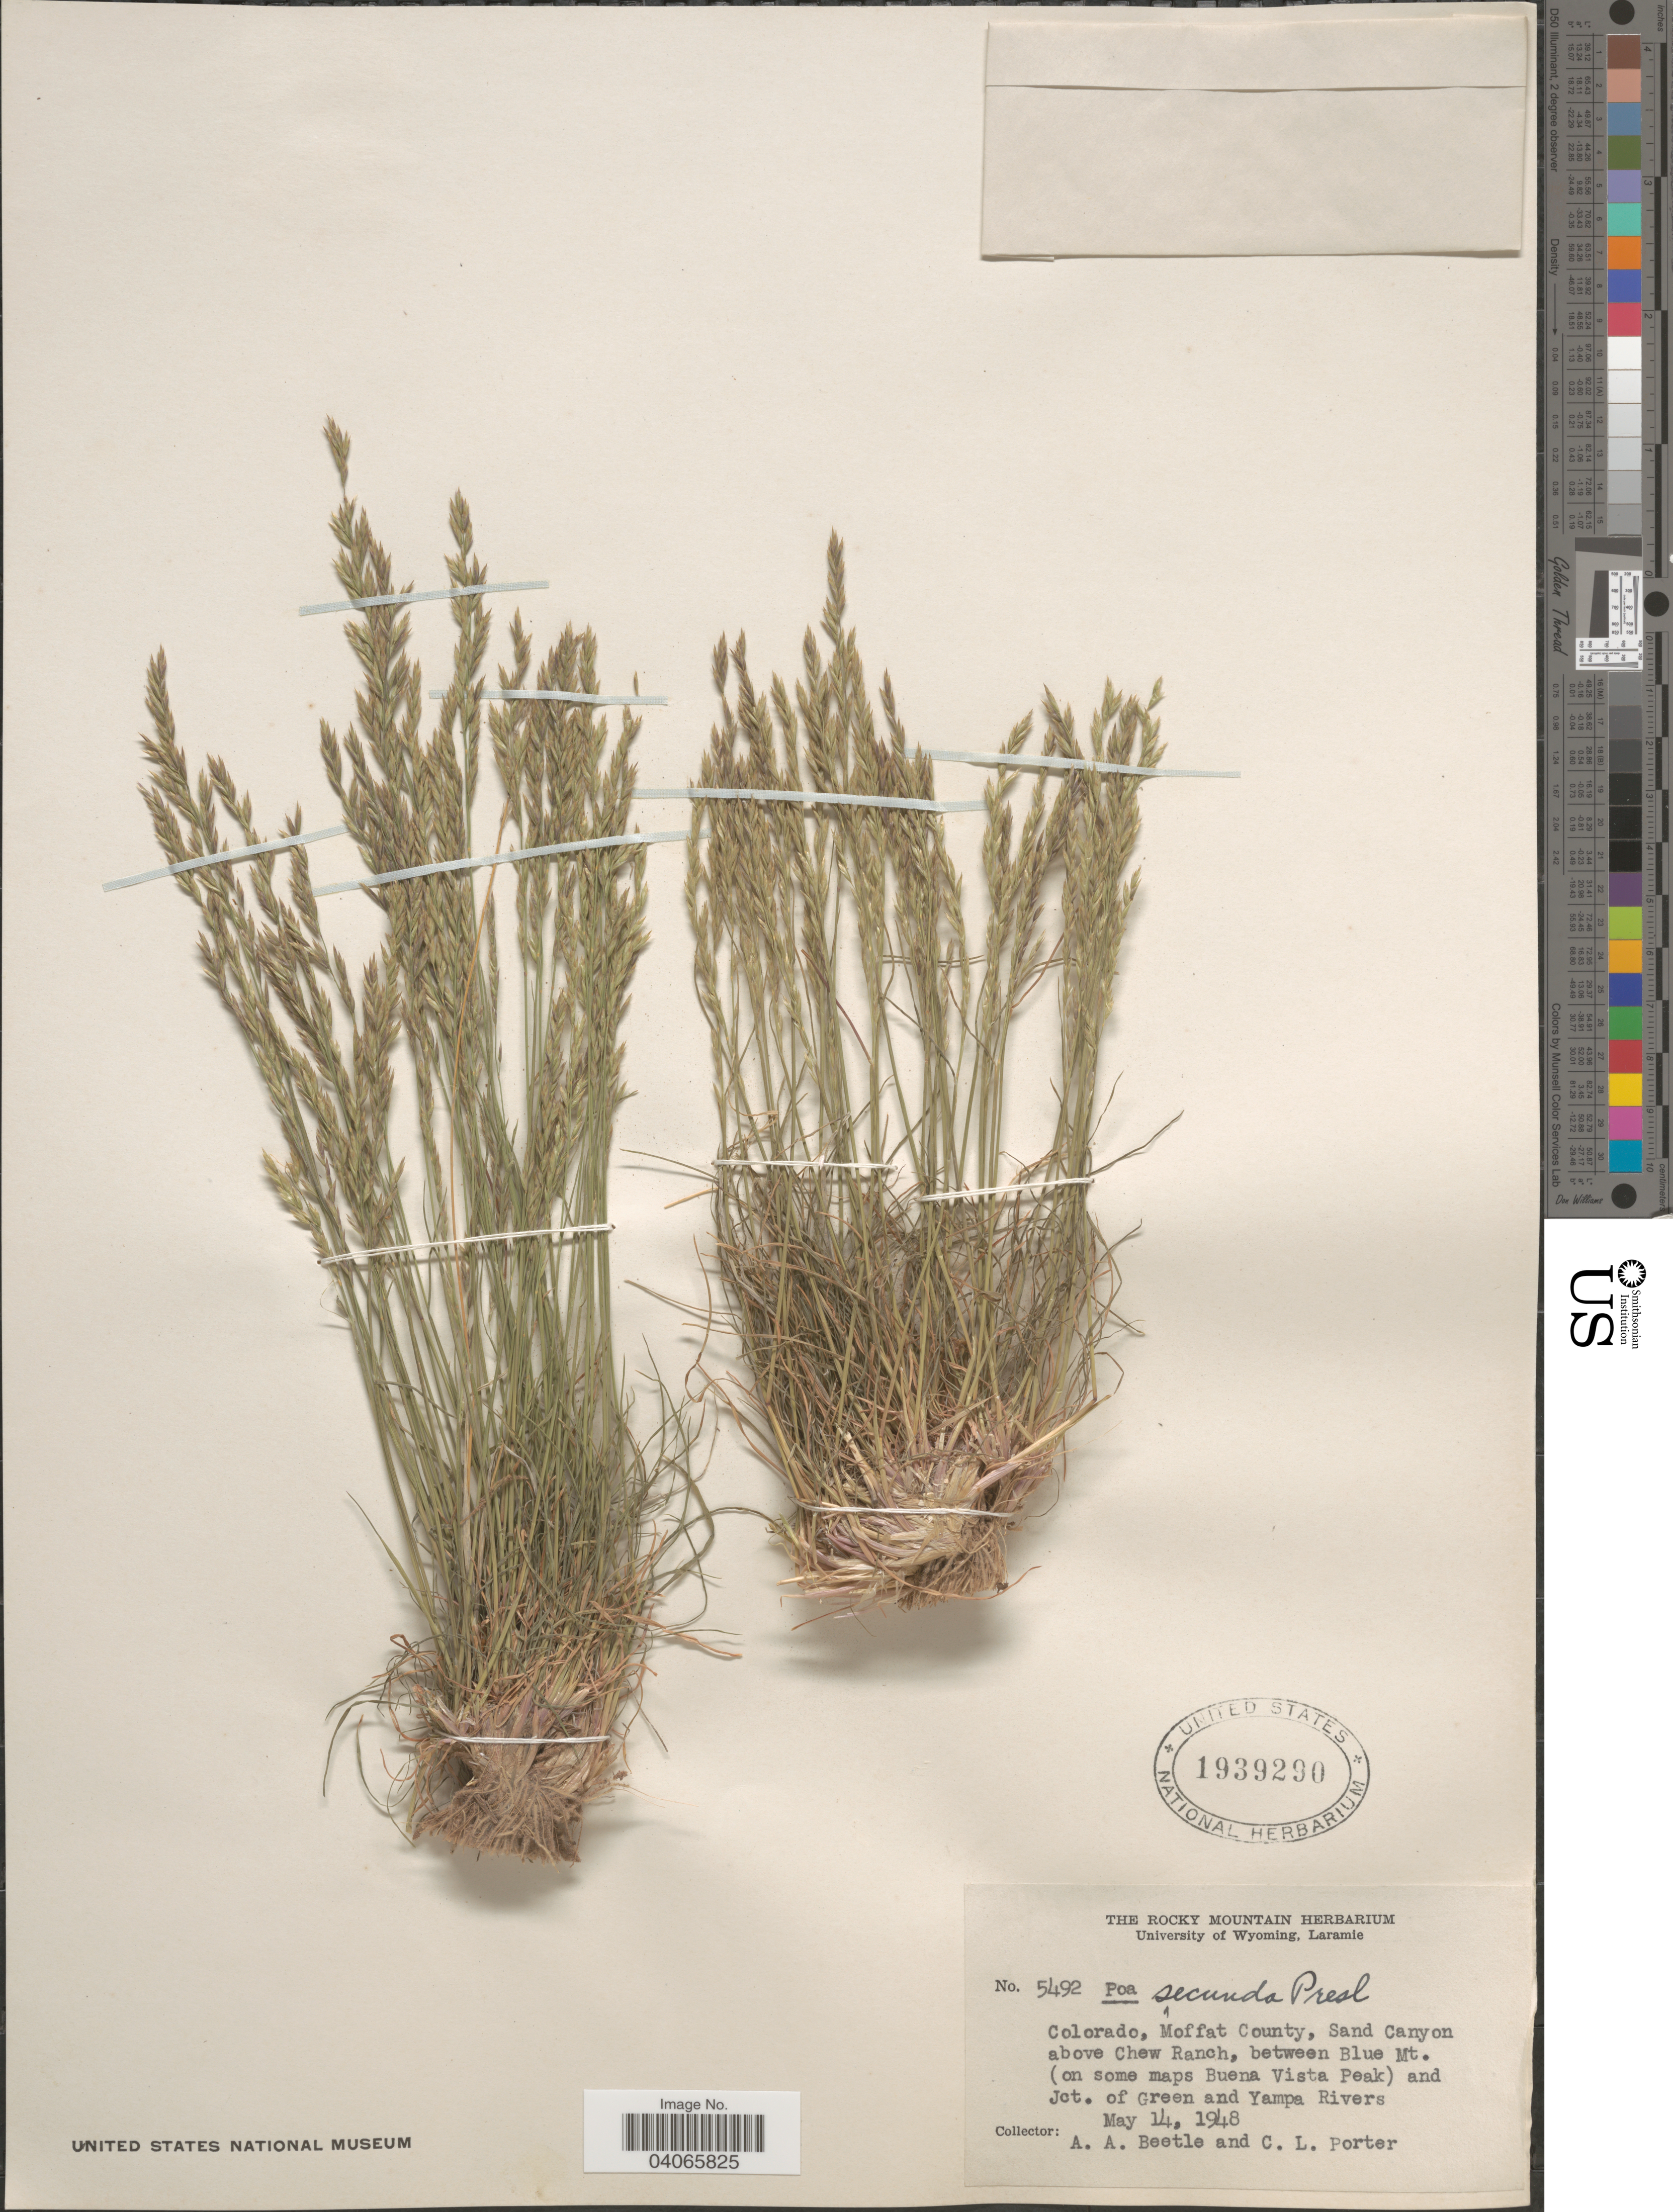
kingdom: Plantae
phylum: Tracheophyta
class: Liliopsida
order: Poales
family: Poaceae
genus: Poa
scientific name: Poa secunda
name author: J. Presl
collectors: A. A. Beetle & C. L. Porter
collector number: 5492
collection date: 1948-05-14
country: United States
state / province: Colorado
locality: Moffat County, Sand Canyon above Chew Ranch, between Blue Mt. (on some maps Buena Vista Peak) and Jct. of Green and Yampa Rivers.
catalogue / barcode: US 1939290